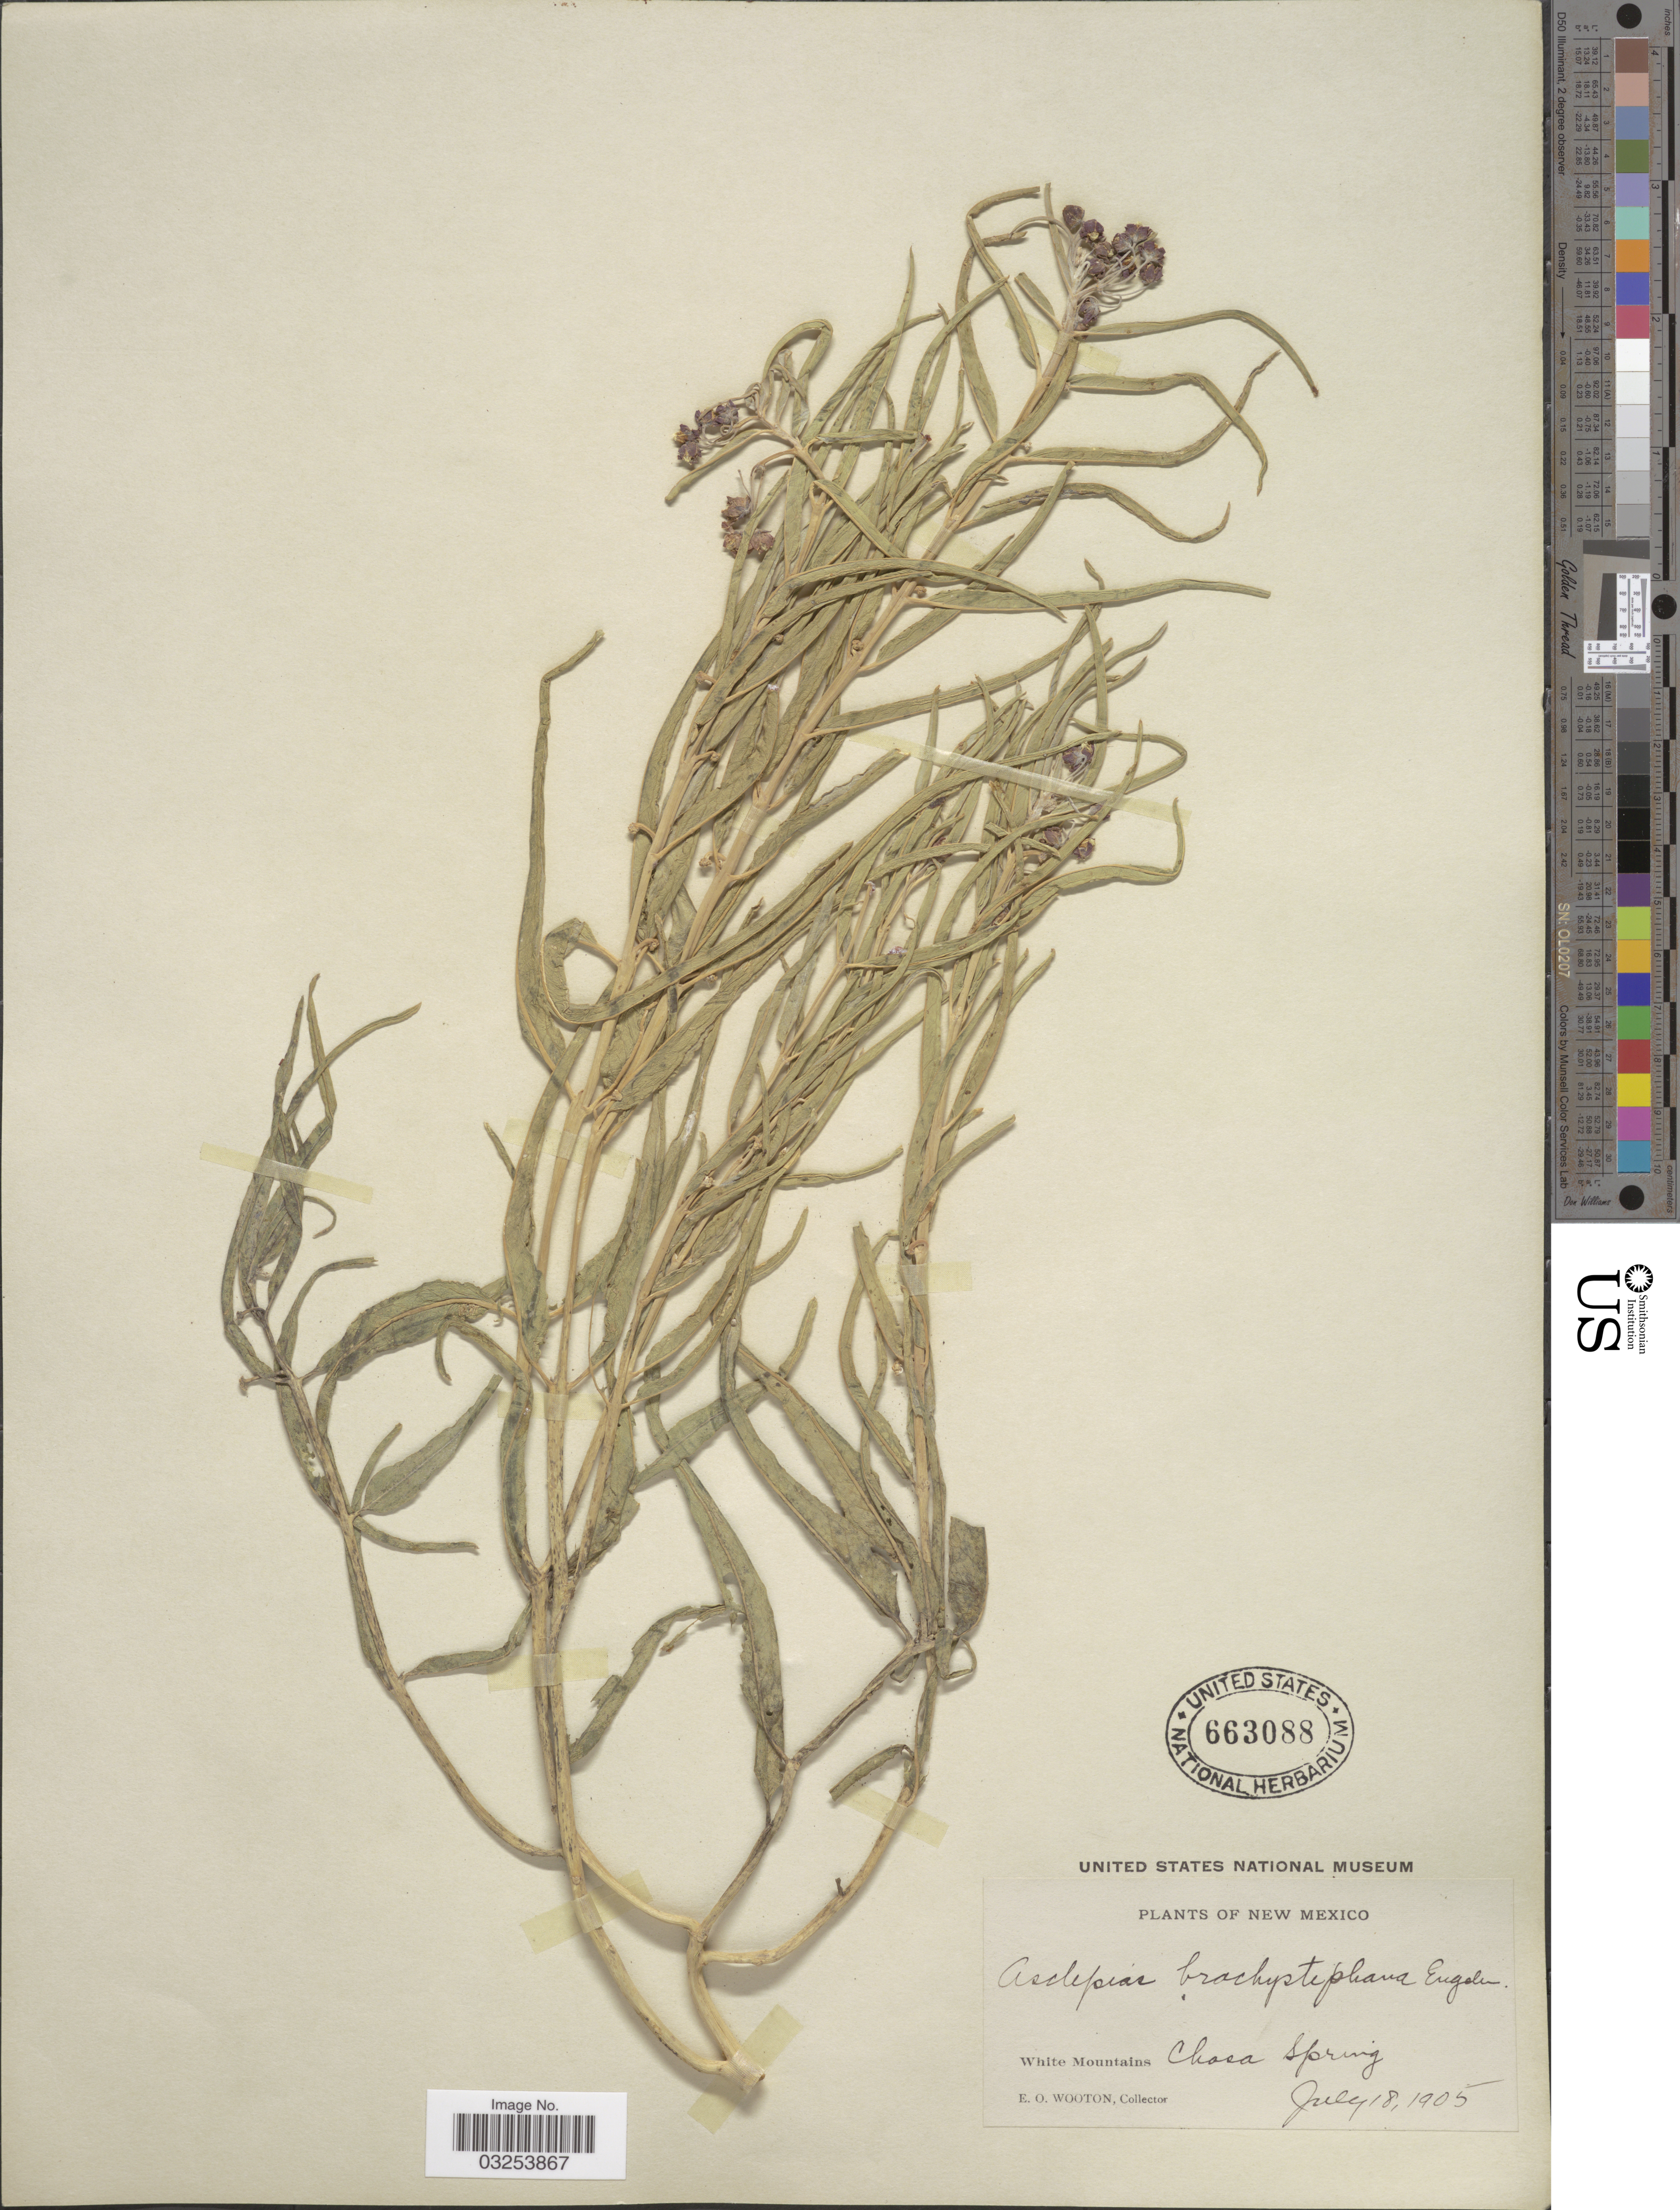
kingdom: Plantae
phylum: Tracheophyta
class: Magnoliopsida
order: Gentianales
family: Apocynaceae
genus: Asclepias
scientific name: Asclepias brachystephana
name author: Engelm. ex Torr.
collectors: E. O. Wooton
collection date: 1905-07-18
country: United States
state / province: New Mexico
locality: White Mountains. Chosa Spring.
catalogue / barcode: US 663088